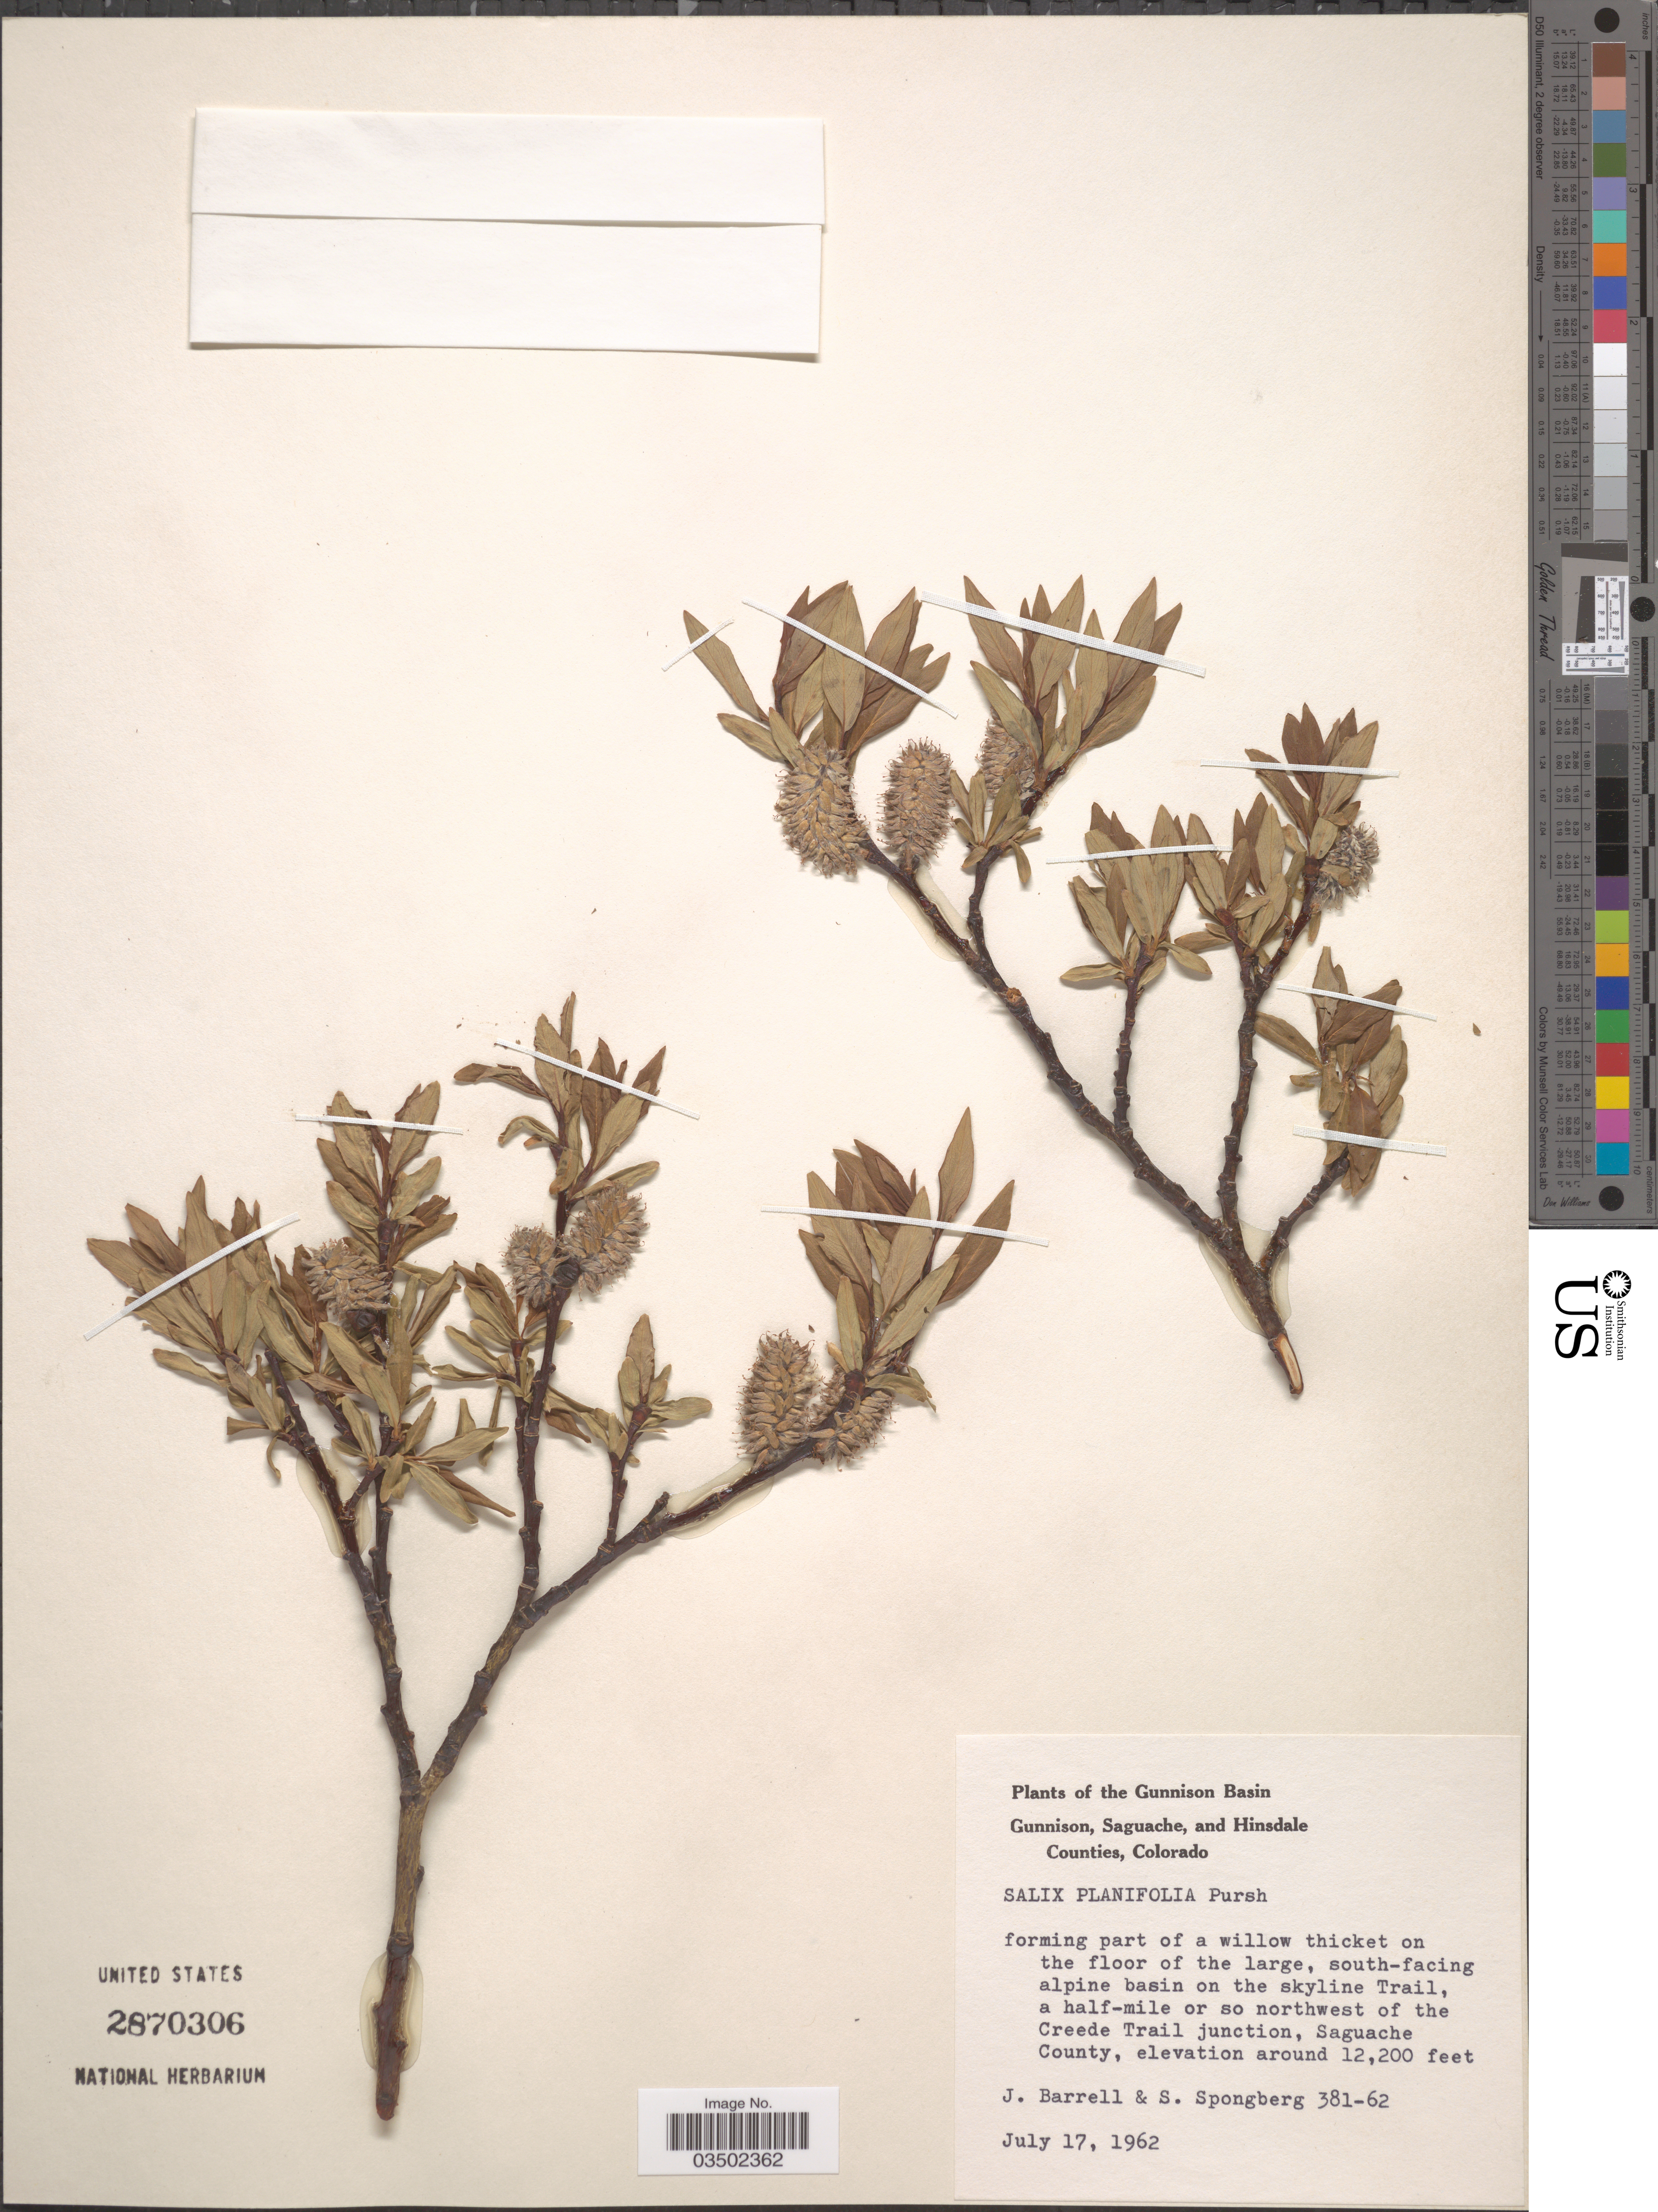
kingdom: Plantae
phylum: Tracheophyta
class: Magnoliopsida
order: Malpighiales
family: Salicaceae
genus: Salix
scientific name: Salix planifolia var. monica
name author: (Bebb) C.K. Schneid.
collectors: J. Barrell & S. A.Spongberg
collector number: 381-62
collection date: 1962-07-17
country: United States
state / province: Colorado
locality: The Gunnison Basin. South-facing alpine basin on the skyline Trail, a half-mile or so northwest of the Creede Trail junction, Saguache County.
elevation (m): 3719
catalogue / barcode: US 2870306